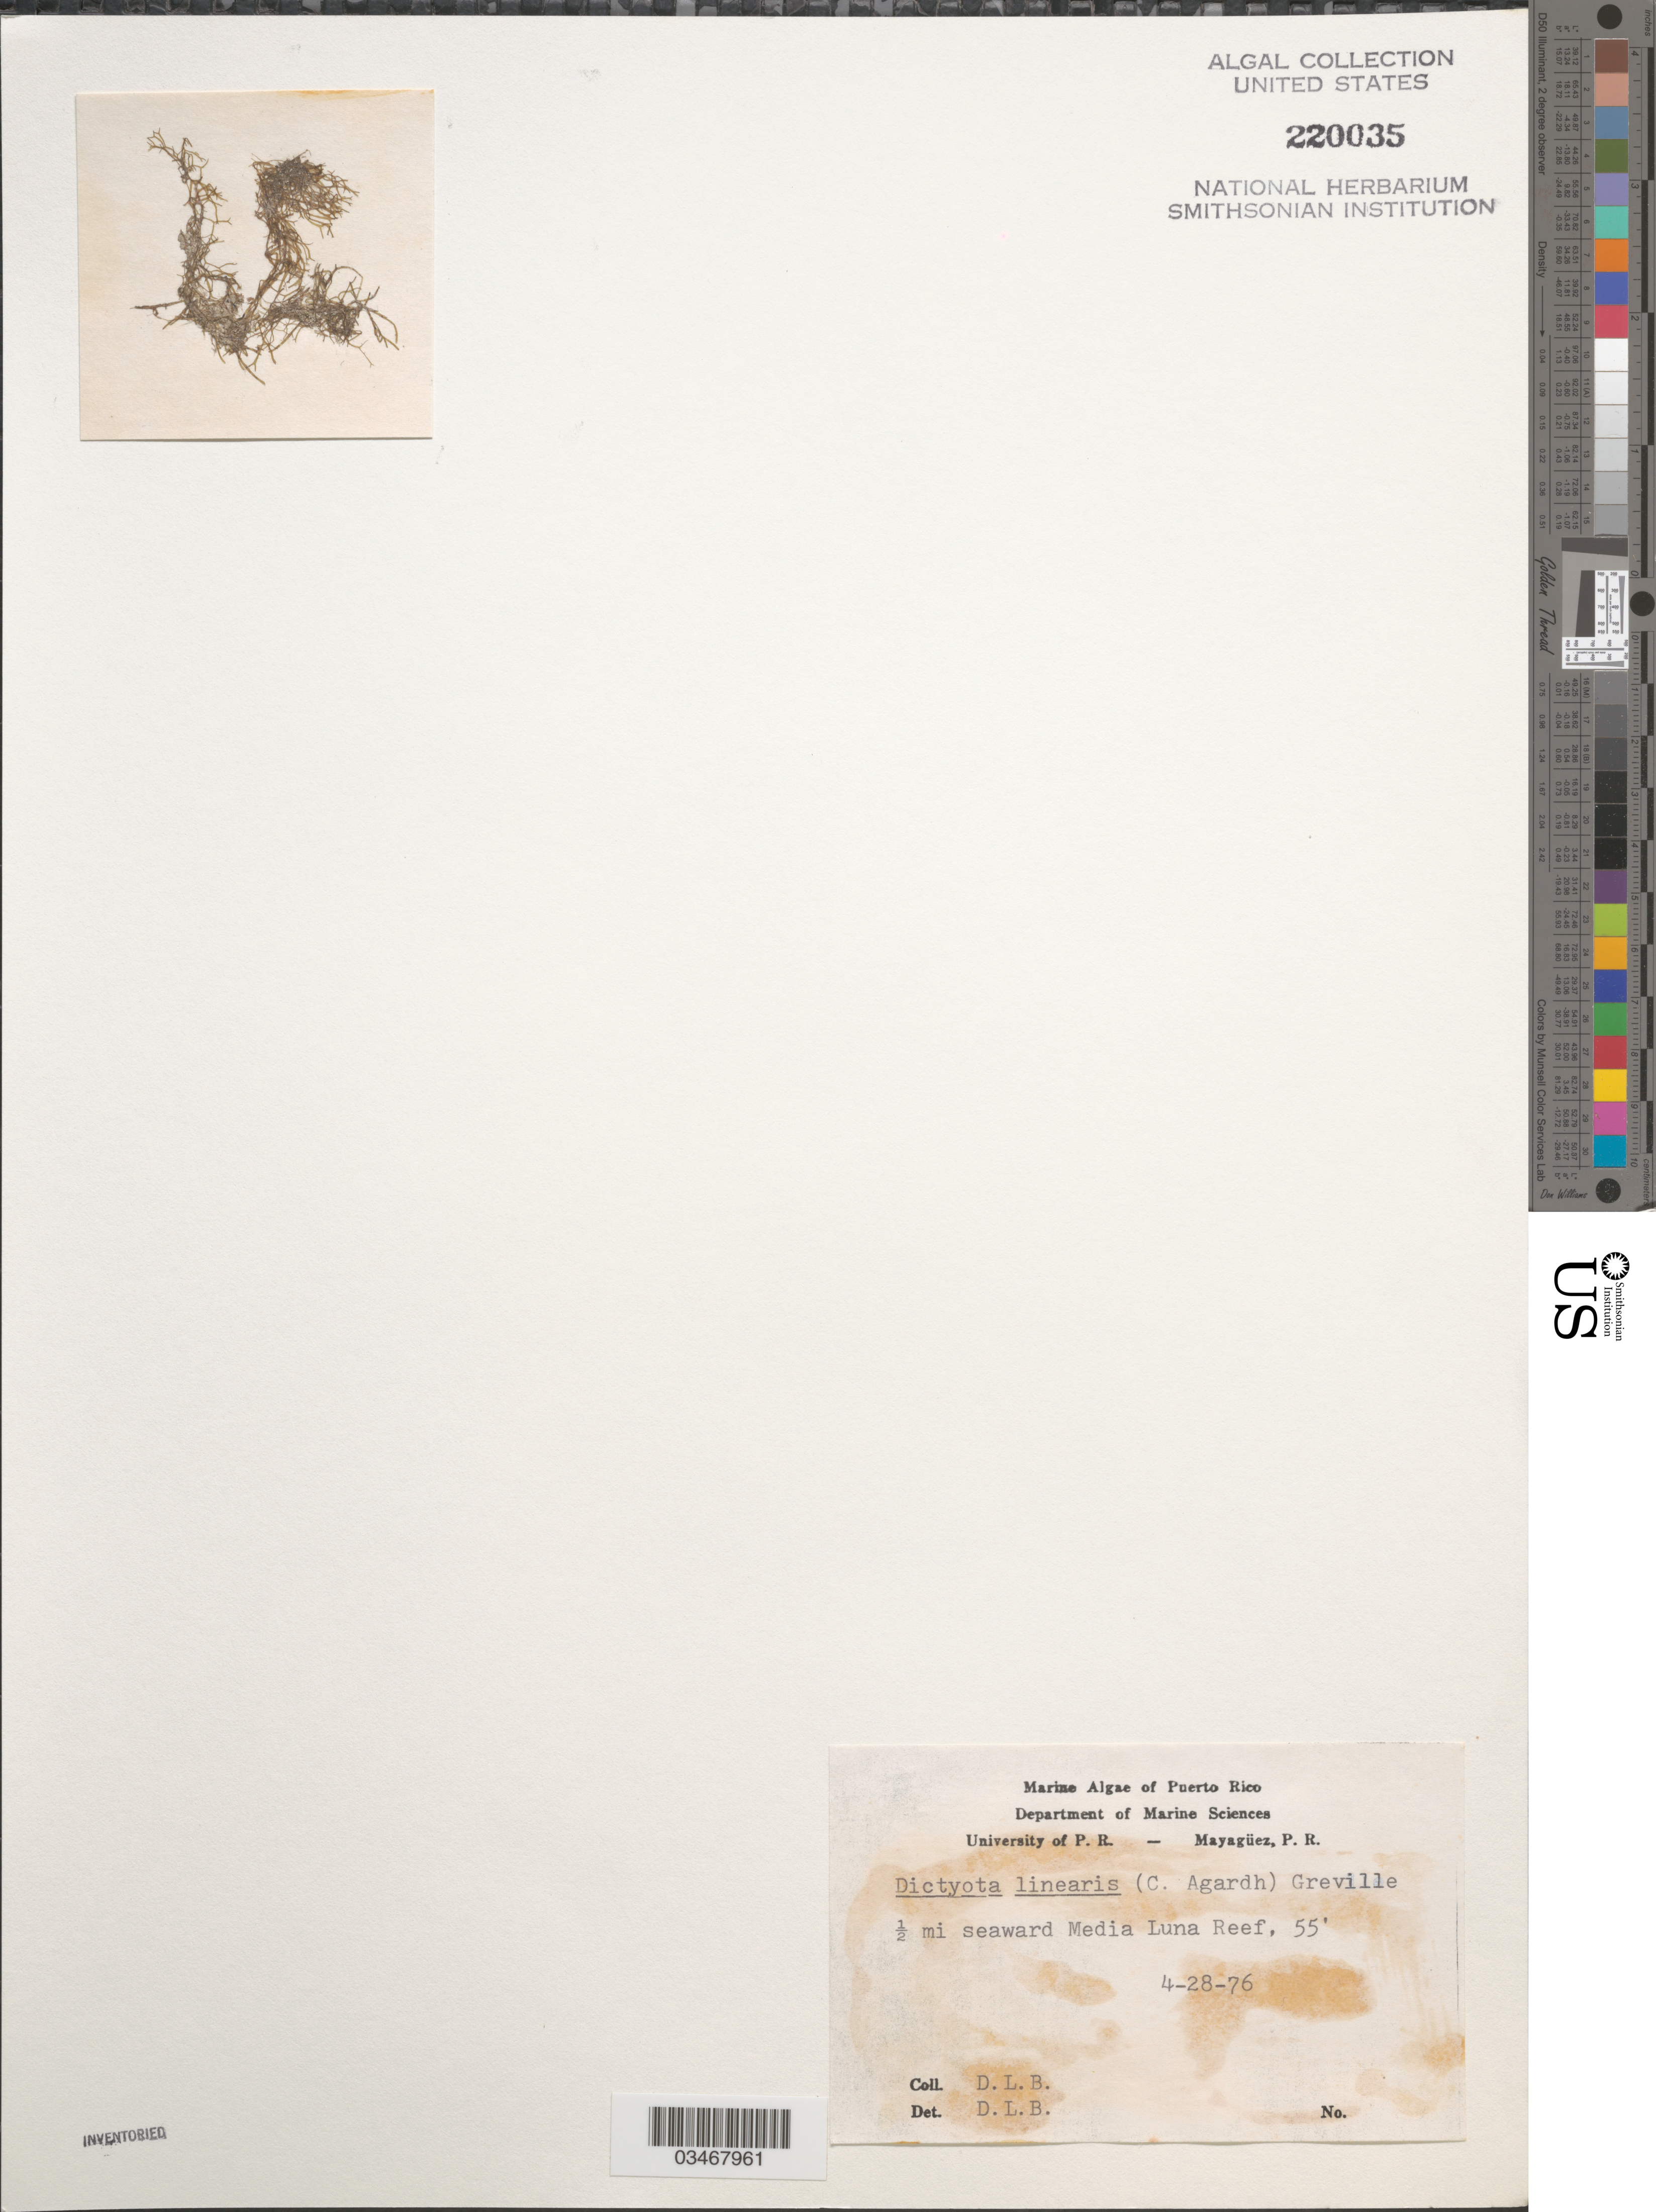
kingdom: Chromista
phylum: Ochrophyta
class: Phaeophyceae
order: Dictyotales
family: Dictyotaceae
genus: Dictyota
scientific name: Dictyota linearis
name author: (C. Agardh) Grev.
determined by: Ballantine, D. L.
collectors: D.L. Ballantine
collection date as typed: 28 Apr 1976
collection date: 1976-04-28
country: Puerto Rico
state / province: Lajas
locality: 1/2 mi seaward Media Luna Reef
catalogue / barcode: US 220035